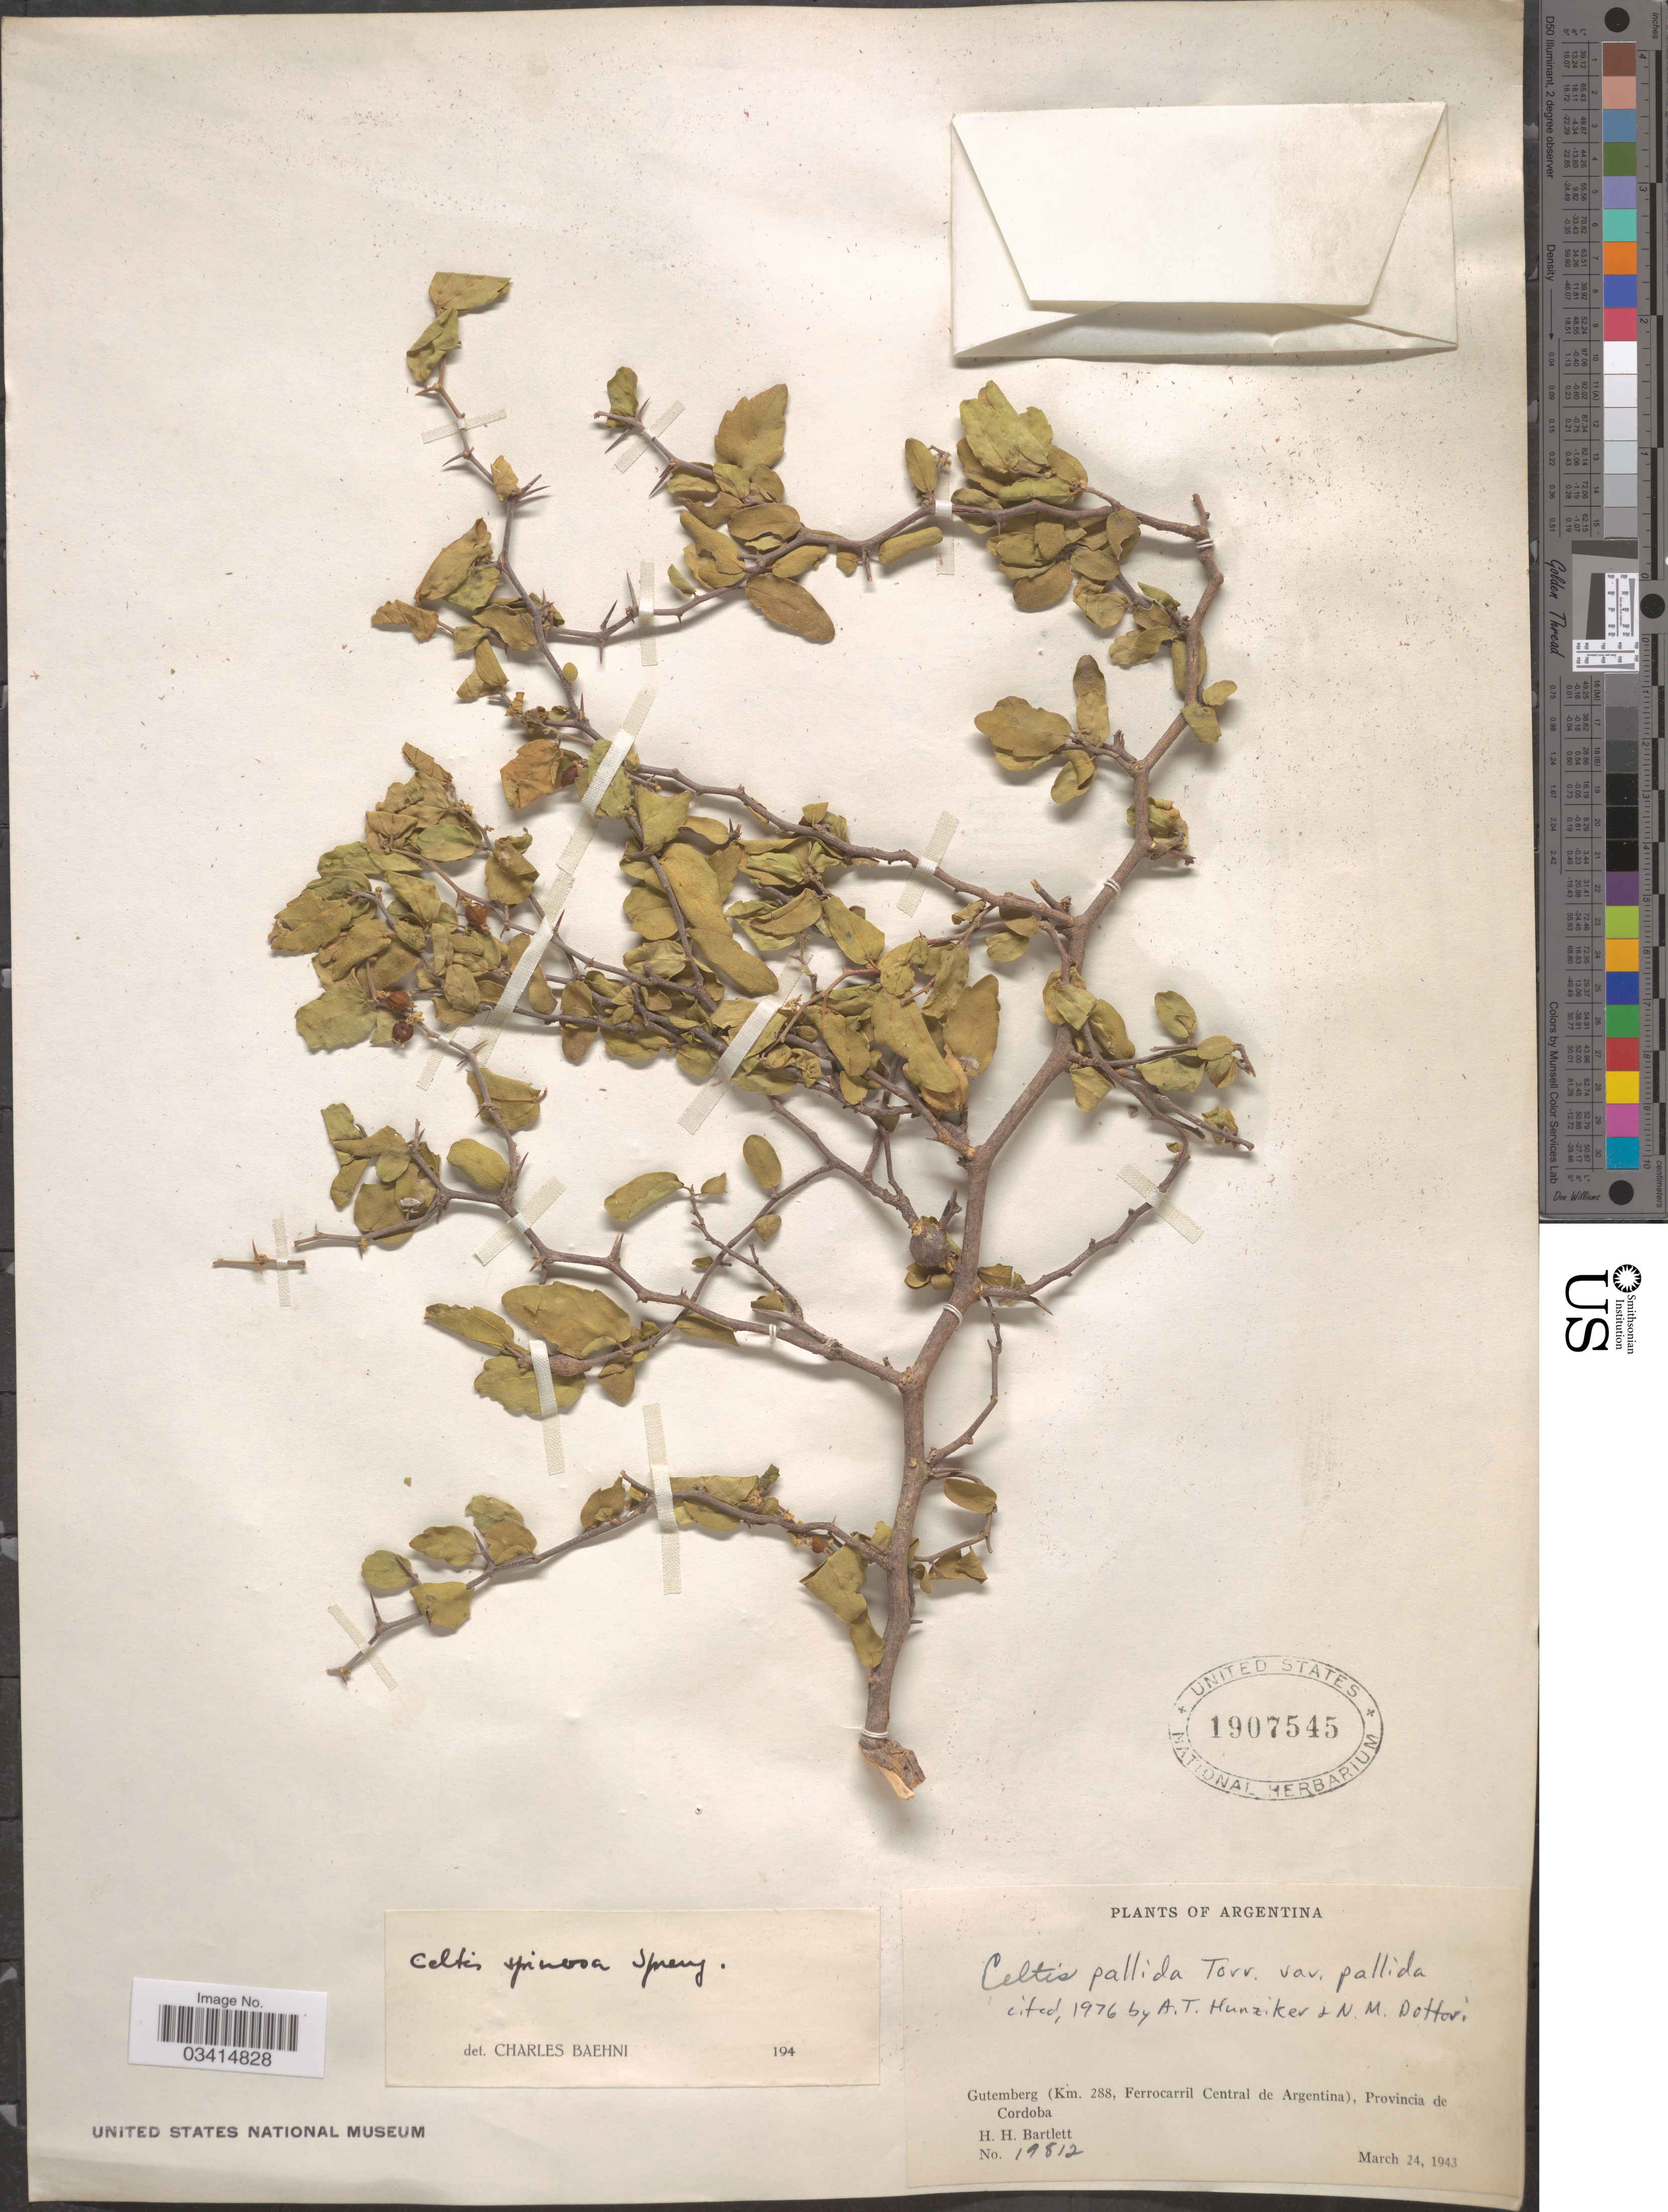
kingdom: Plantae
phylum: Tracheophyta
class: Magnoliopsida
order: Rosales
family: Cannabaceae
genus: Celtis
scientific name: Celtis pallida var. pallida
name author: Torr.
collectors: H. H. Bartlett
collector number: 19812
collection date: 1943-03-24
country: Argentina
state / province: Cordoba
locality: Gutemberg (Km. 288, Ferrocarril Central de Argentina).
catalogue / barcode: US 1907545